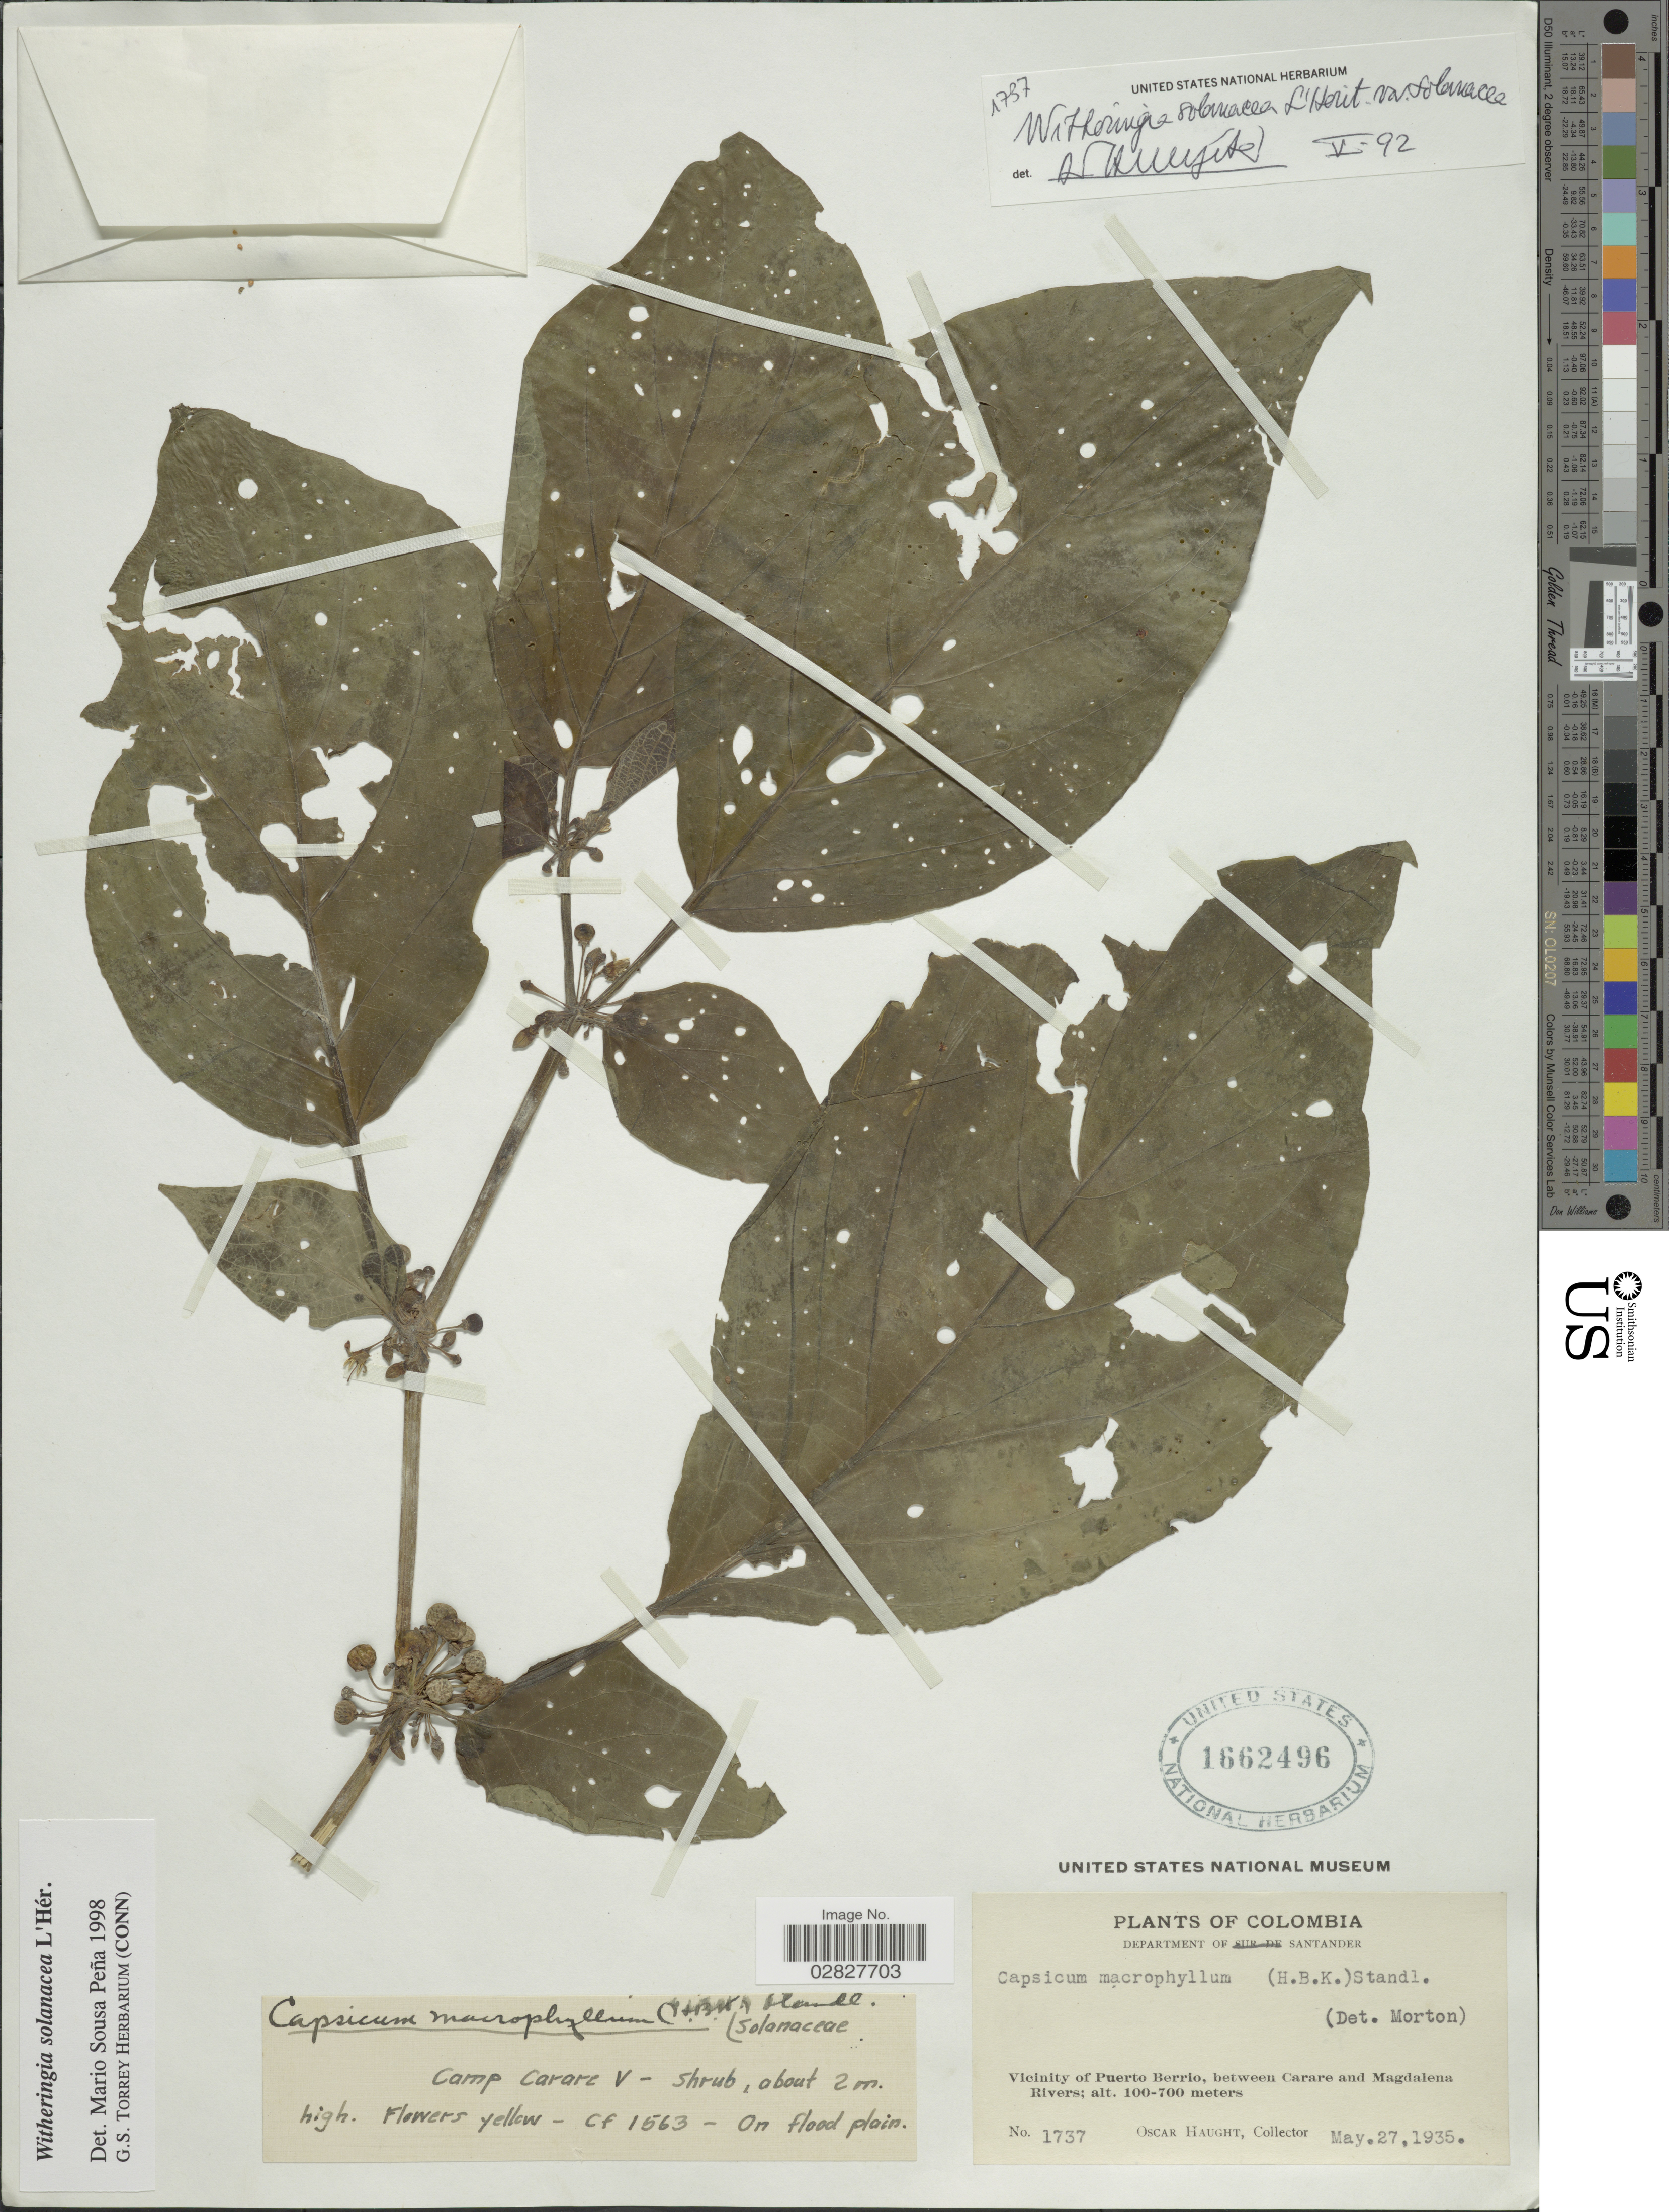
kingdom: Plantae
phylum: Tracheophyta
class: Magnoliopsida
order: Solanales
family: Solanaceae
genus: Witheringia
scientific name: Witheringia solanacea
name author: L'Hér.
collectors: O. Haught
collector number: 1737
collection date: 1935-05-27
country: Colombia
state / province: Santander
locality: Department of Santander. Vicinity of Puerto Berrio, between Carare and Magdalena Rivers.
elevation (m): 100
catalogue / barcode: US 1662496